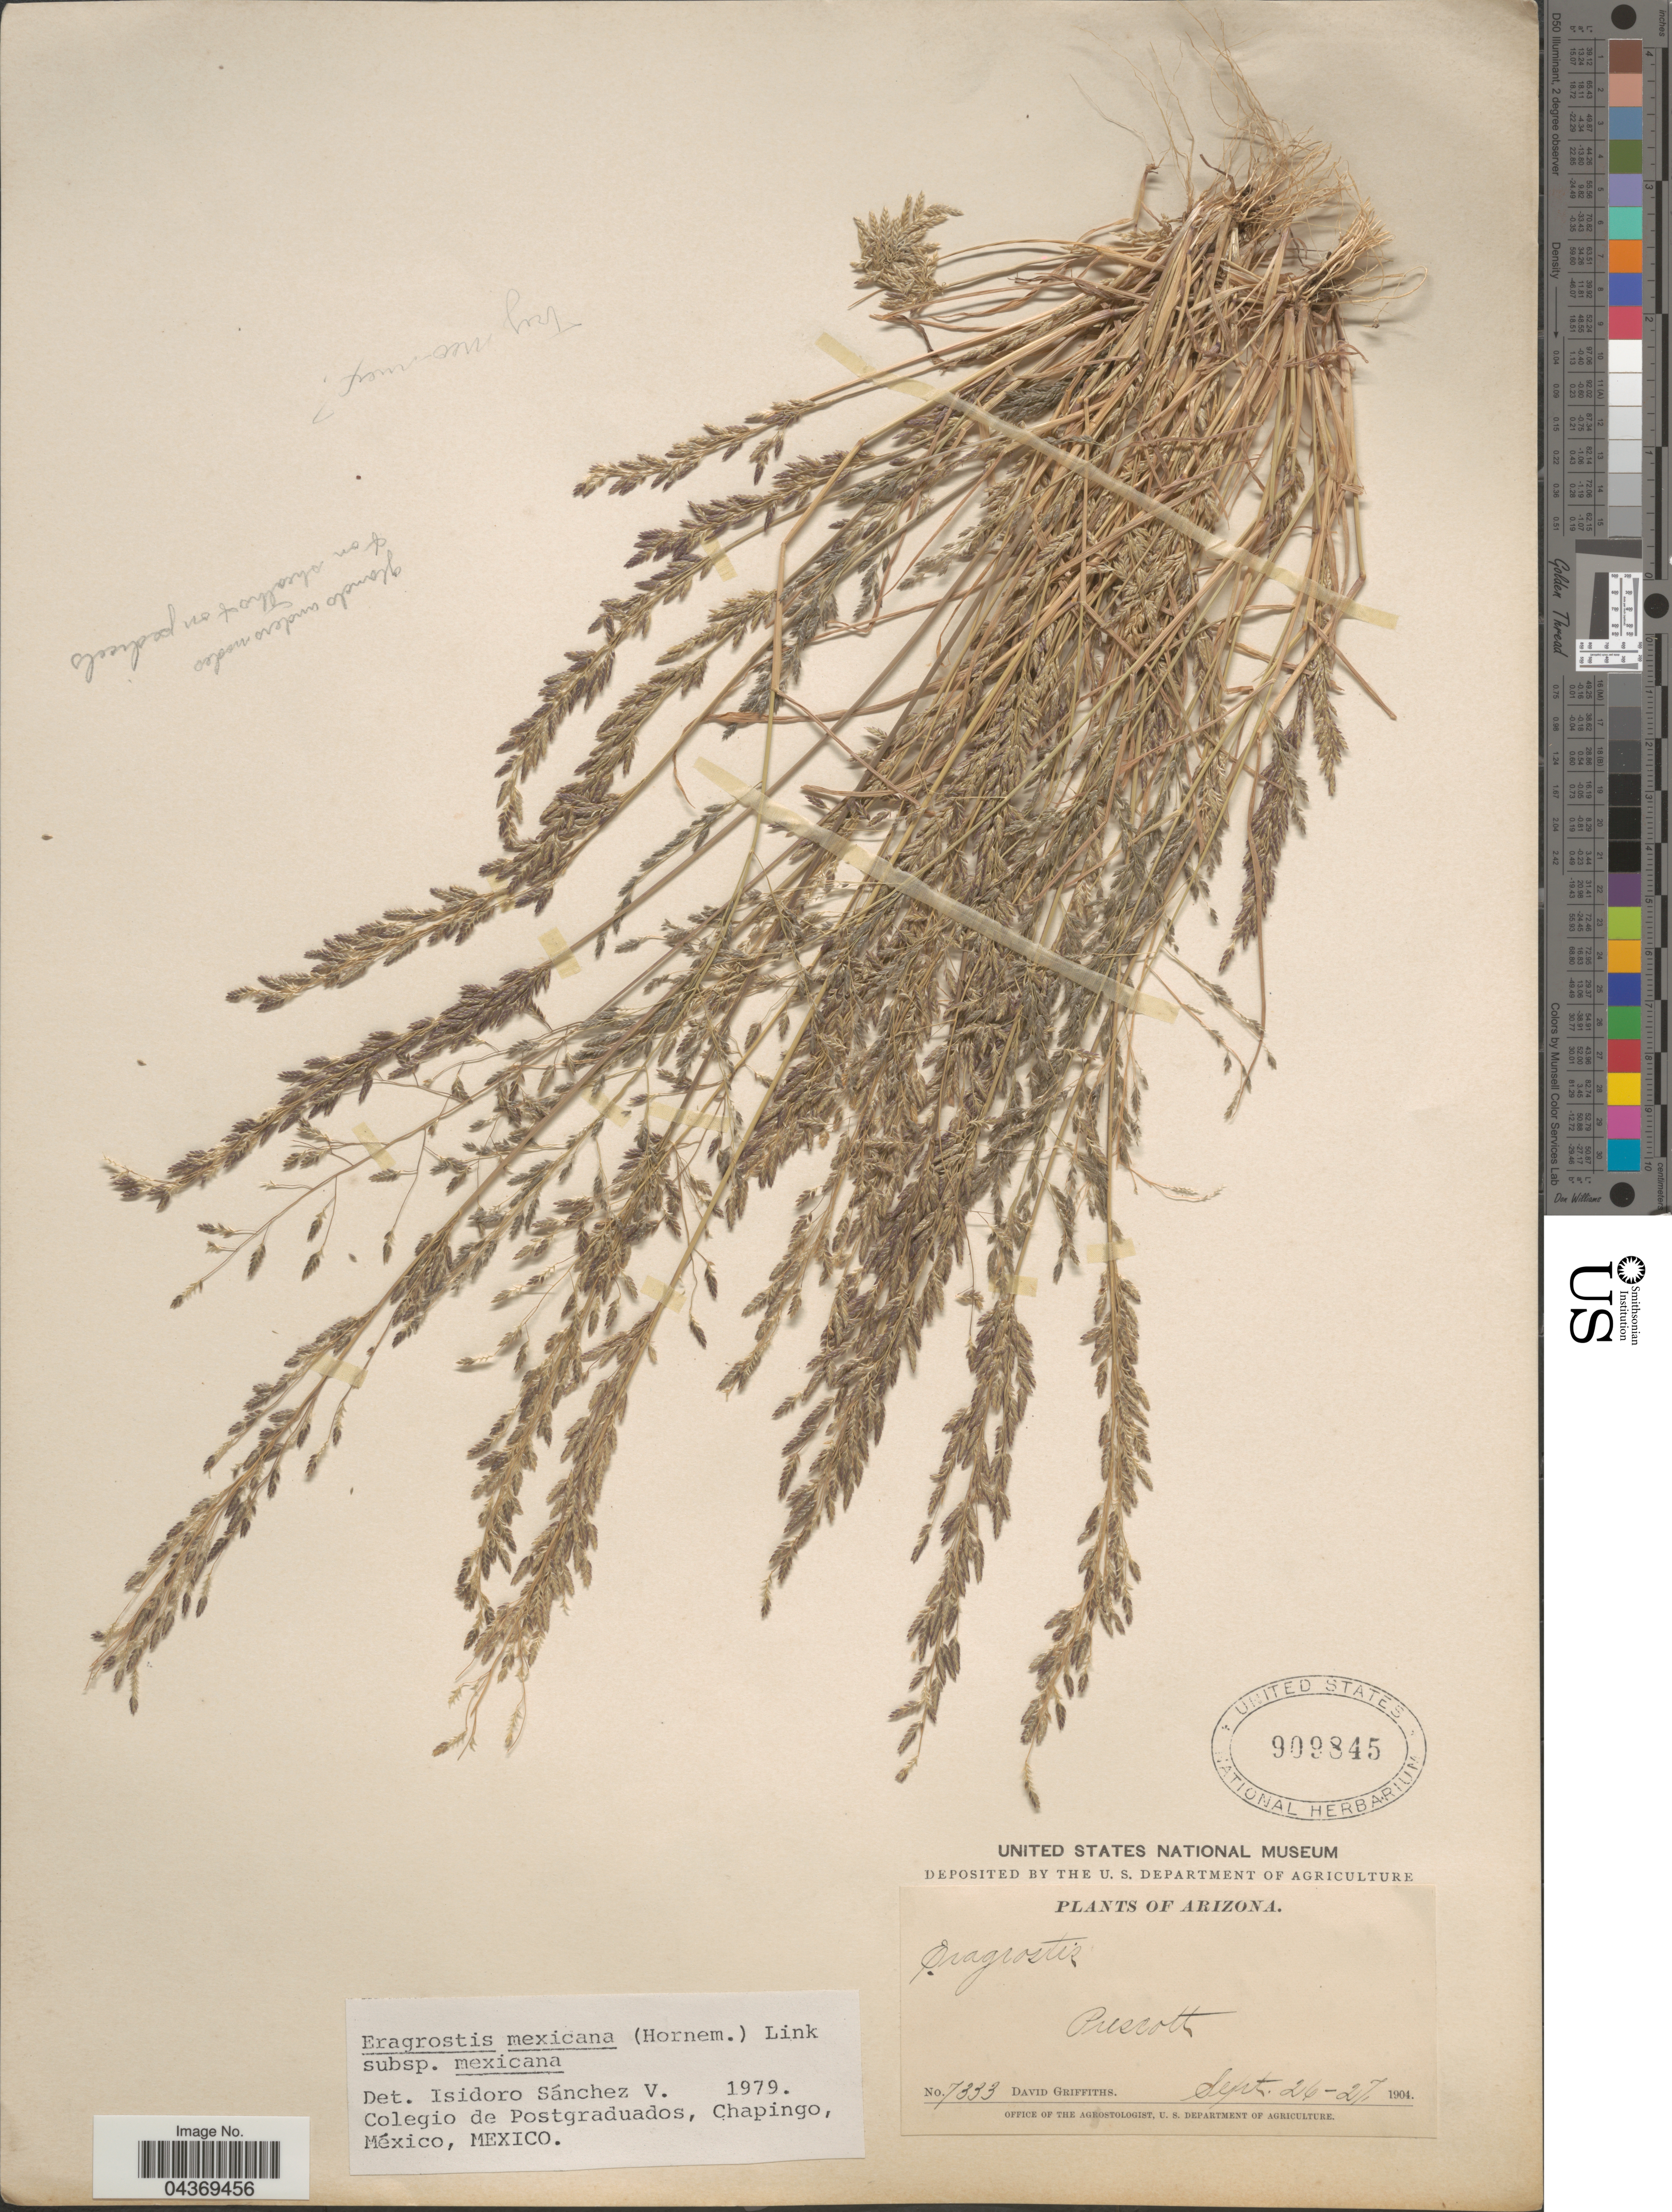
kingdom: Plantae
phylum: Tracheophyta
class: Liliopsida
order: Poales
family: Poaceae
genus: Eragrostis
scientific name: Eragrostis mexicana subsp. mexicana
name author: (Hornem.) Link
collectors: D. Griffiths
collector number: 7333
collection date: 1904-09-26/1904-09-27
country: United States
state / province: Arizona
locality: Prescott.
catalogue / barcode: US 909845